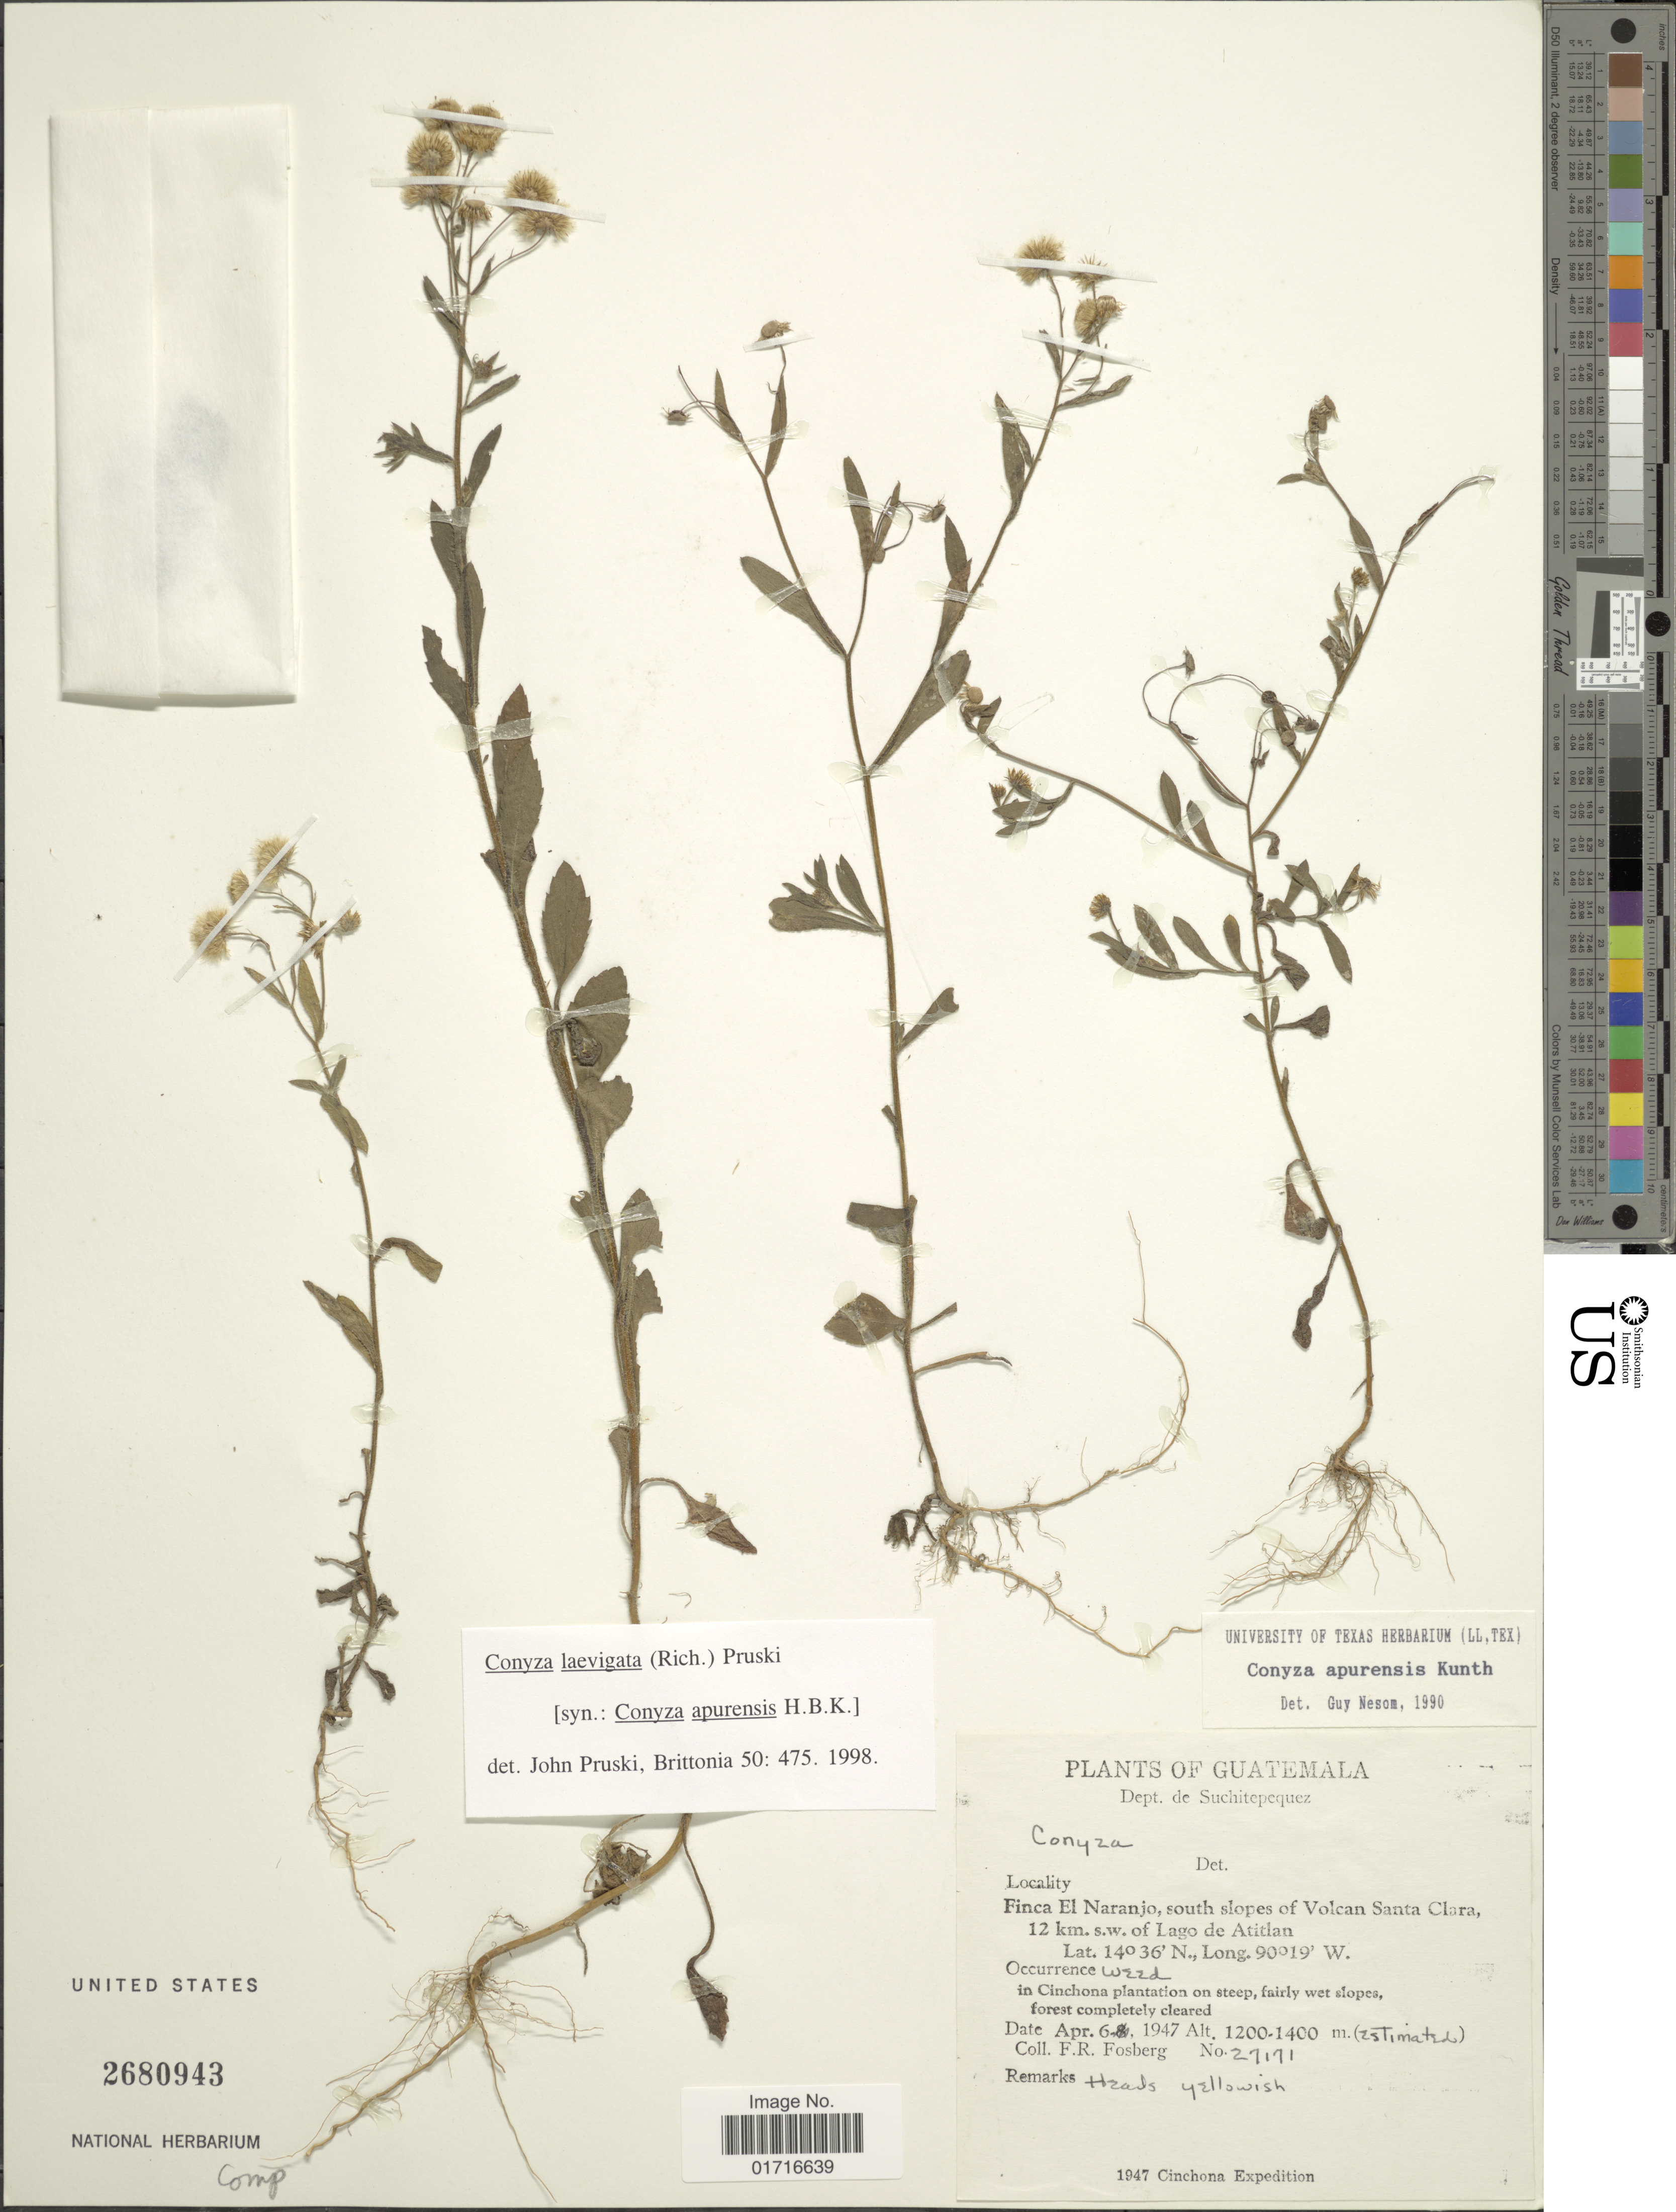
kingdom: Plantae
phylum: Tracheophyta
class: Magnoliopsida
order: Asterales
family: Asteraceae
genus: Conyza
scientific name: Conyza laevigata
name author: (Rich.) Pruski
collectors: F. R. Fosberg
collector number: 27171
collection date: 1947-04-06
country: Guatemala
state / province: Suchitepéquez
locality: Dept. d Suchitepequez, Finca El Naranjo, south slopes of Volcan Santa Clara, 12 km. sw of Lago de Atitlan.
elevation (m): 1200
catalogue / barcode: US 2680943